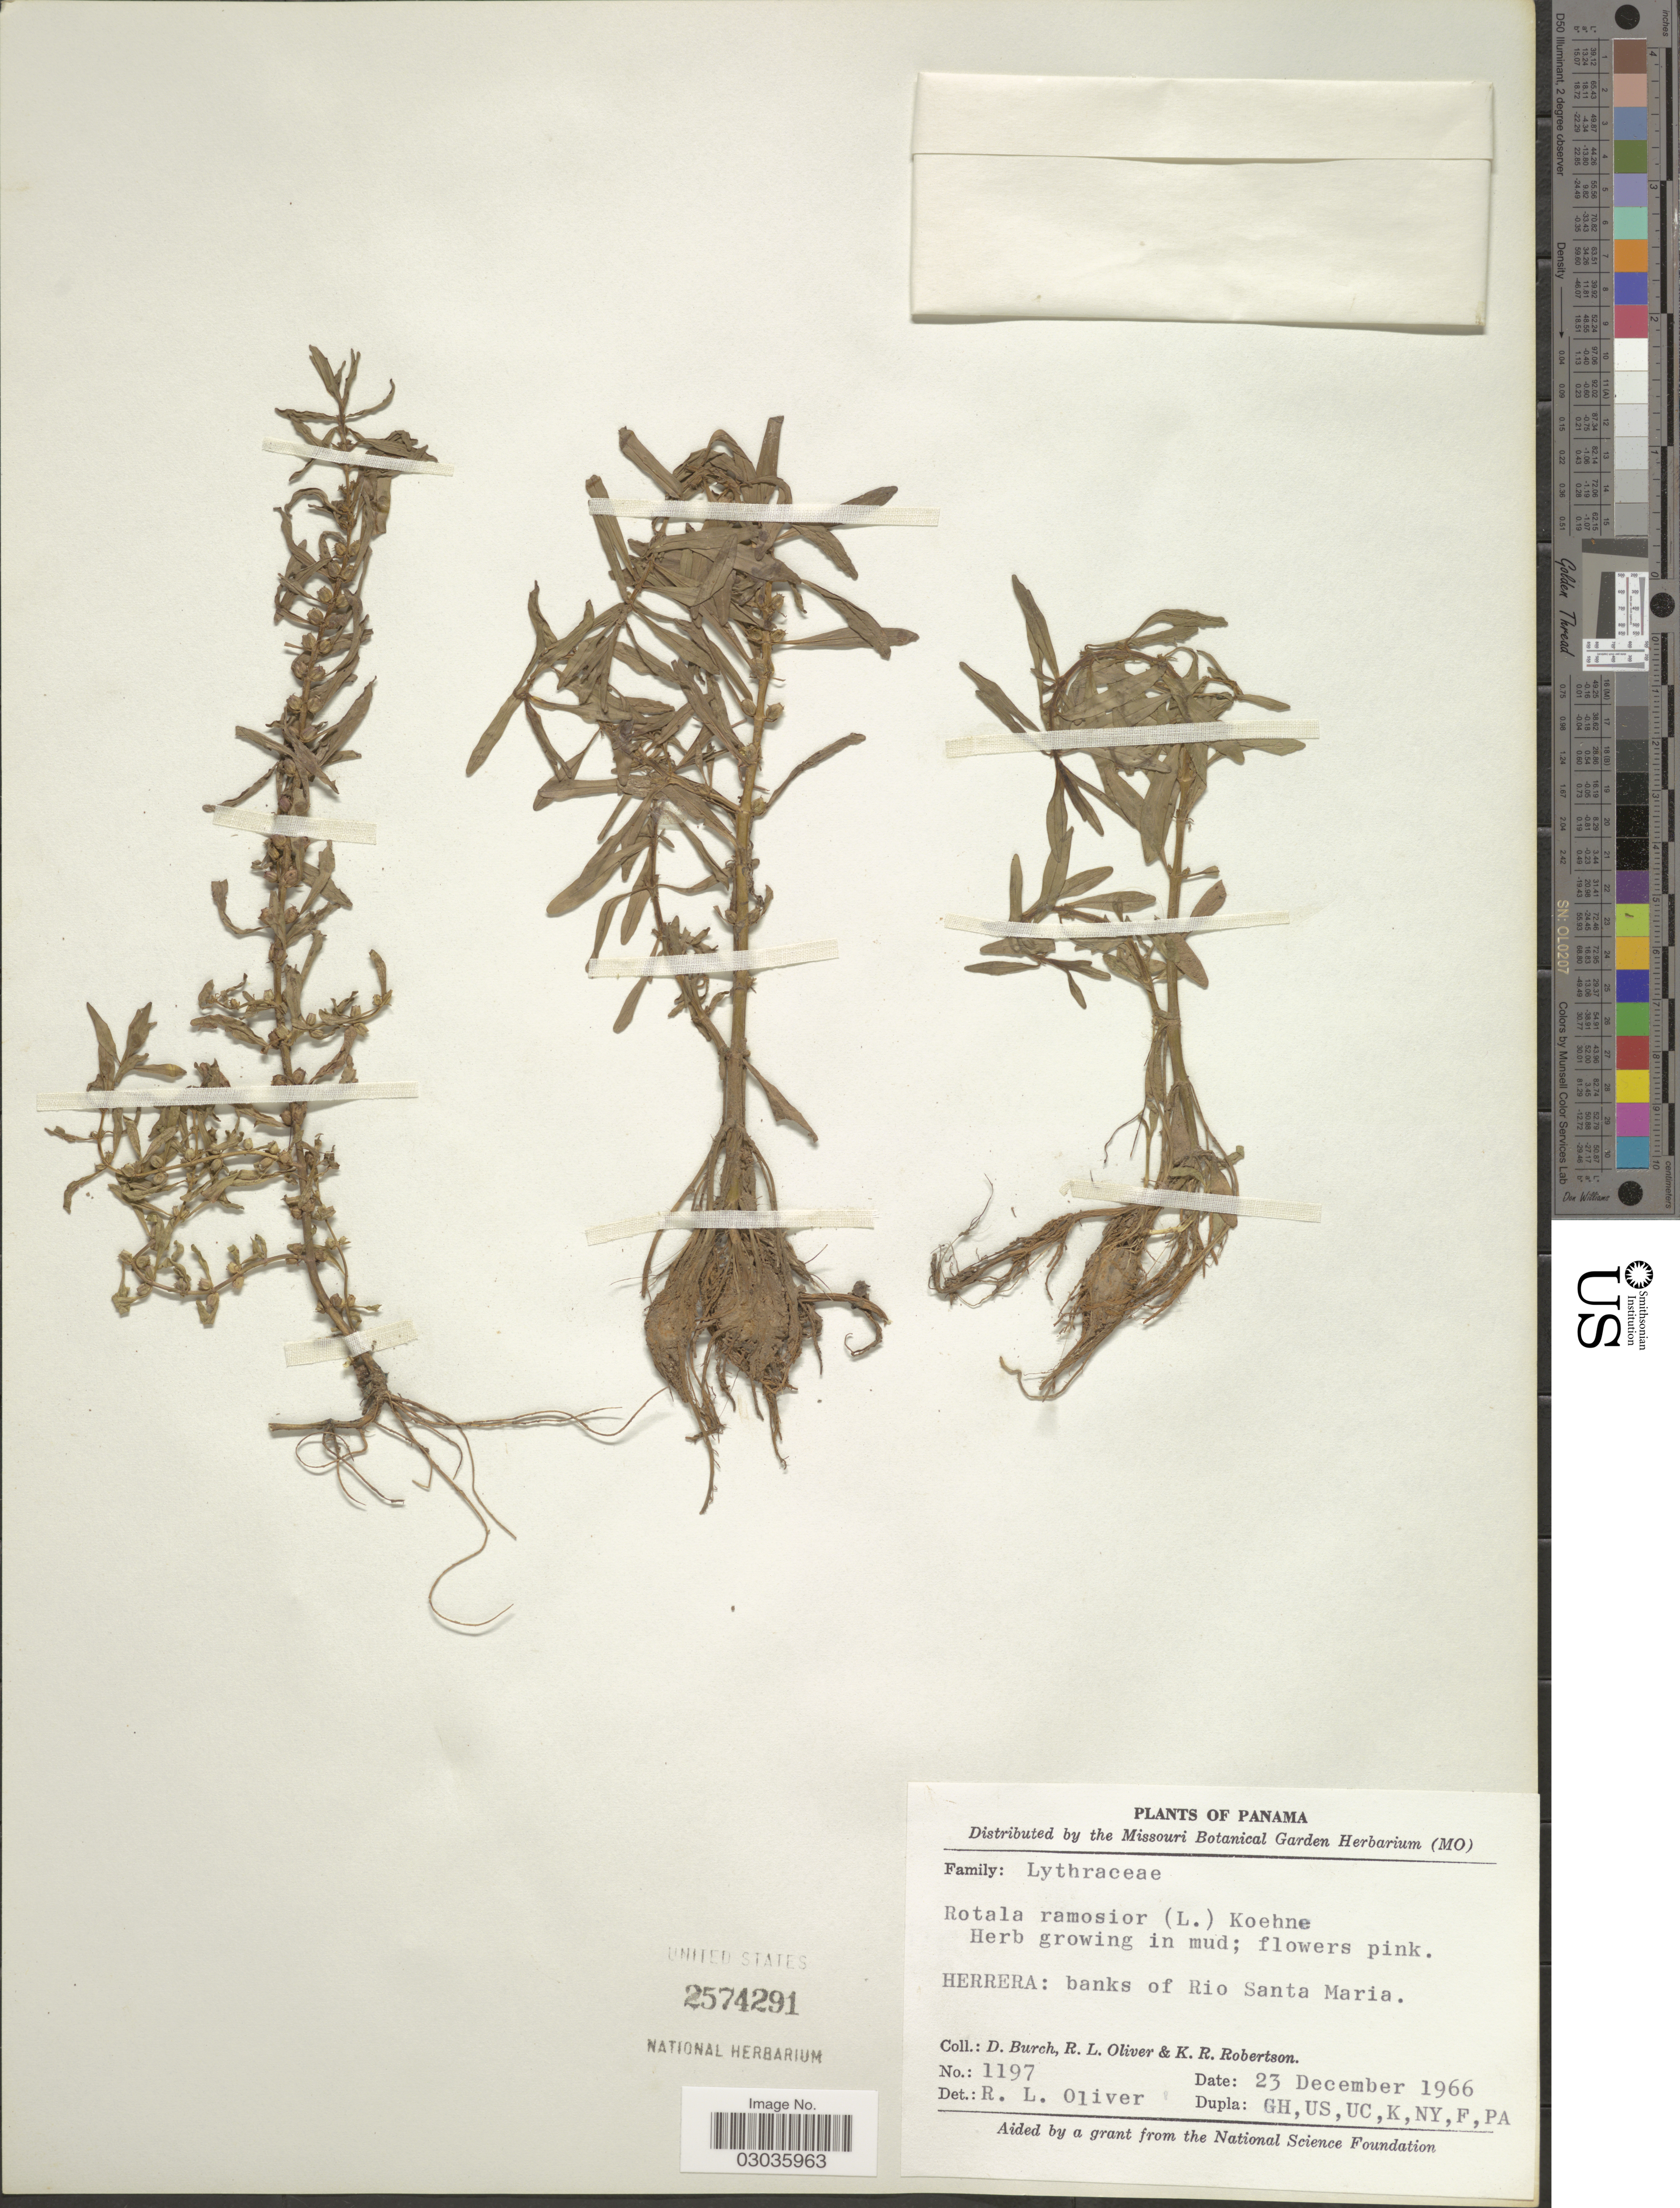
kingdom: Plantae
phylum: Tracheophyta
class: Magnoliopsida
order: Myrtales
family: Lythraceae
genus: Rotala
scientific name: Rotala ramosior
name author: (L.) Koehne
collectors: D. Burch, R. Oliver & K. Robertson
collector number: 1197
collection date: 1966-12-23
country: Panama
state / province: Herrera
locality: Banks of Rio Santa Maria.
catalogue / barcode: US 2574291